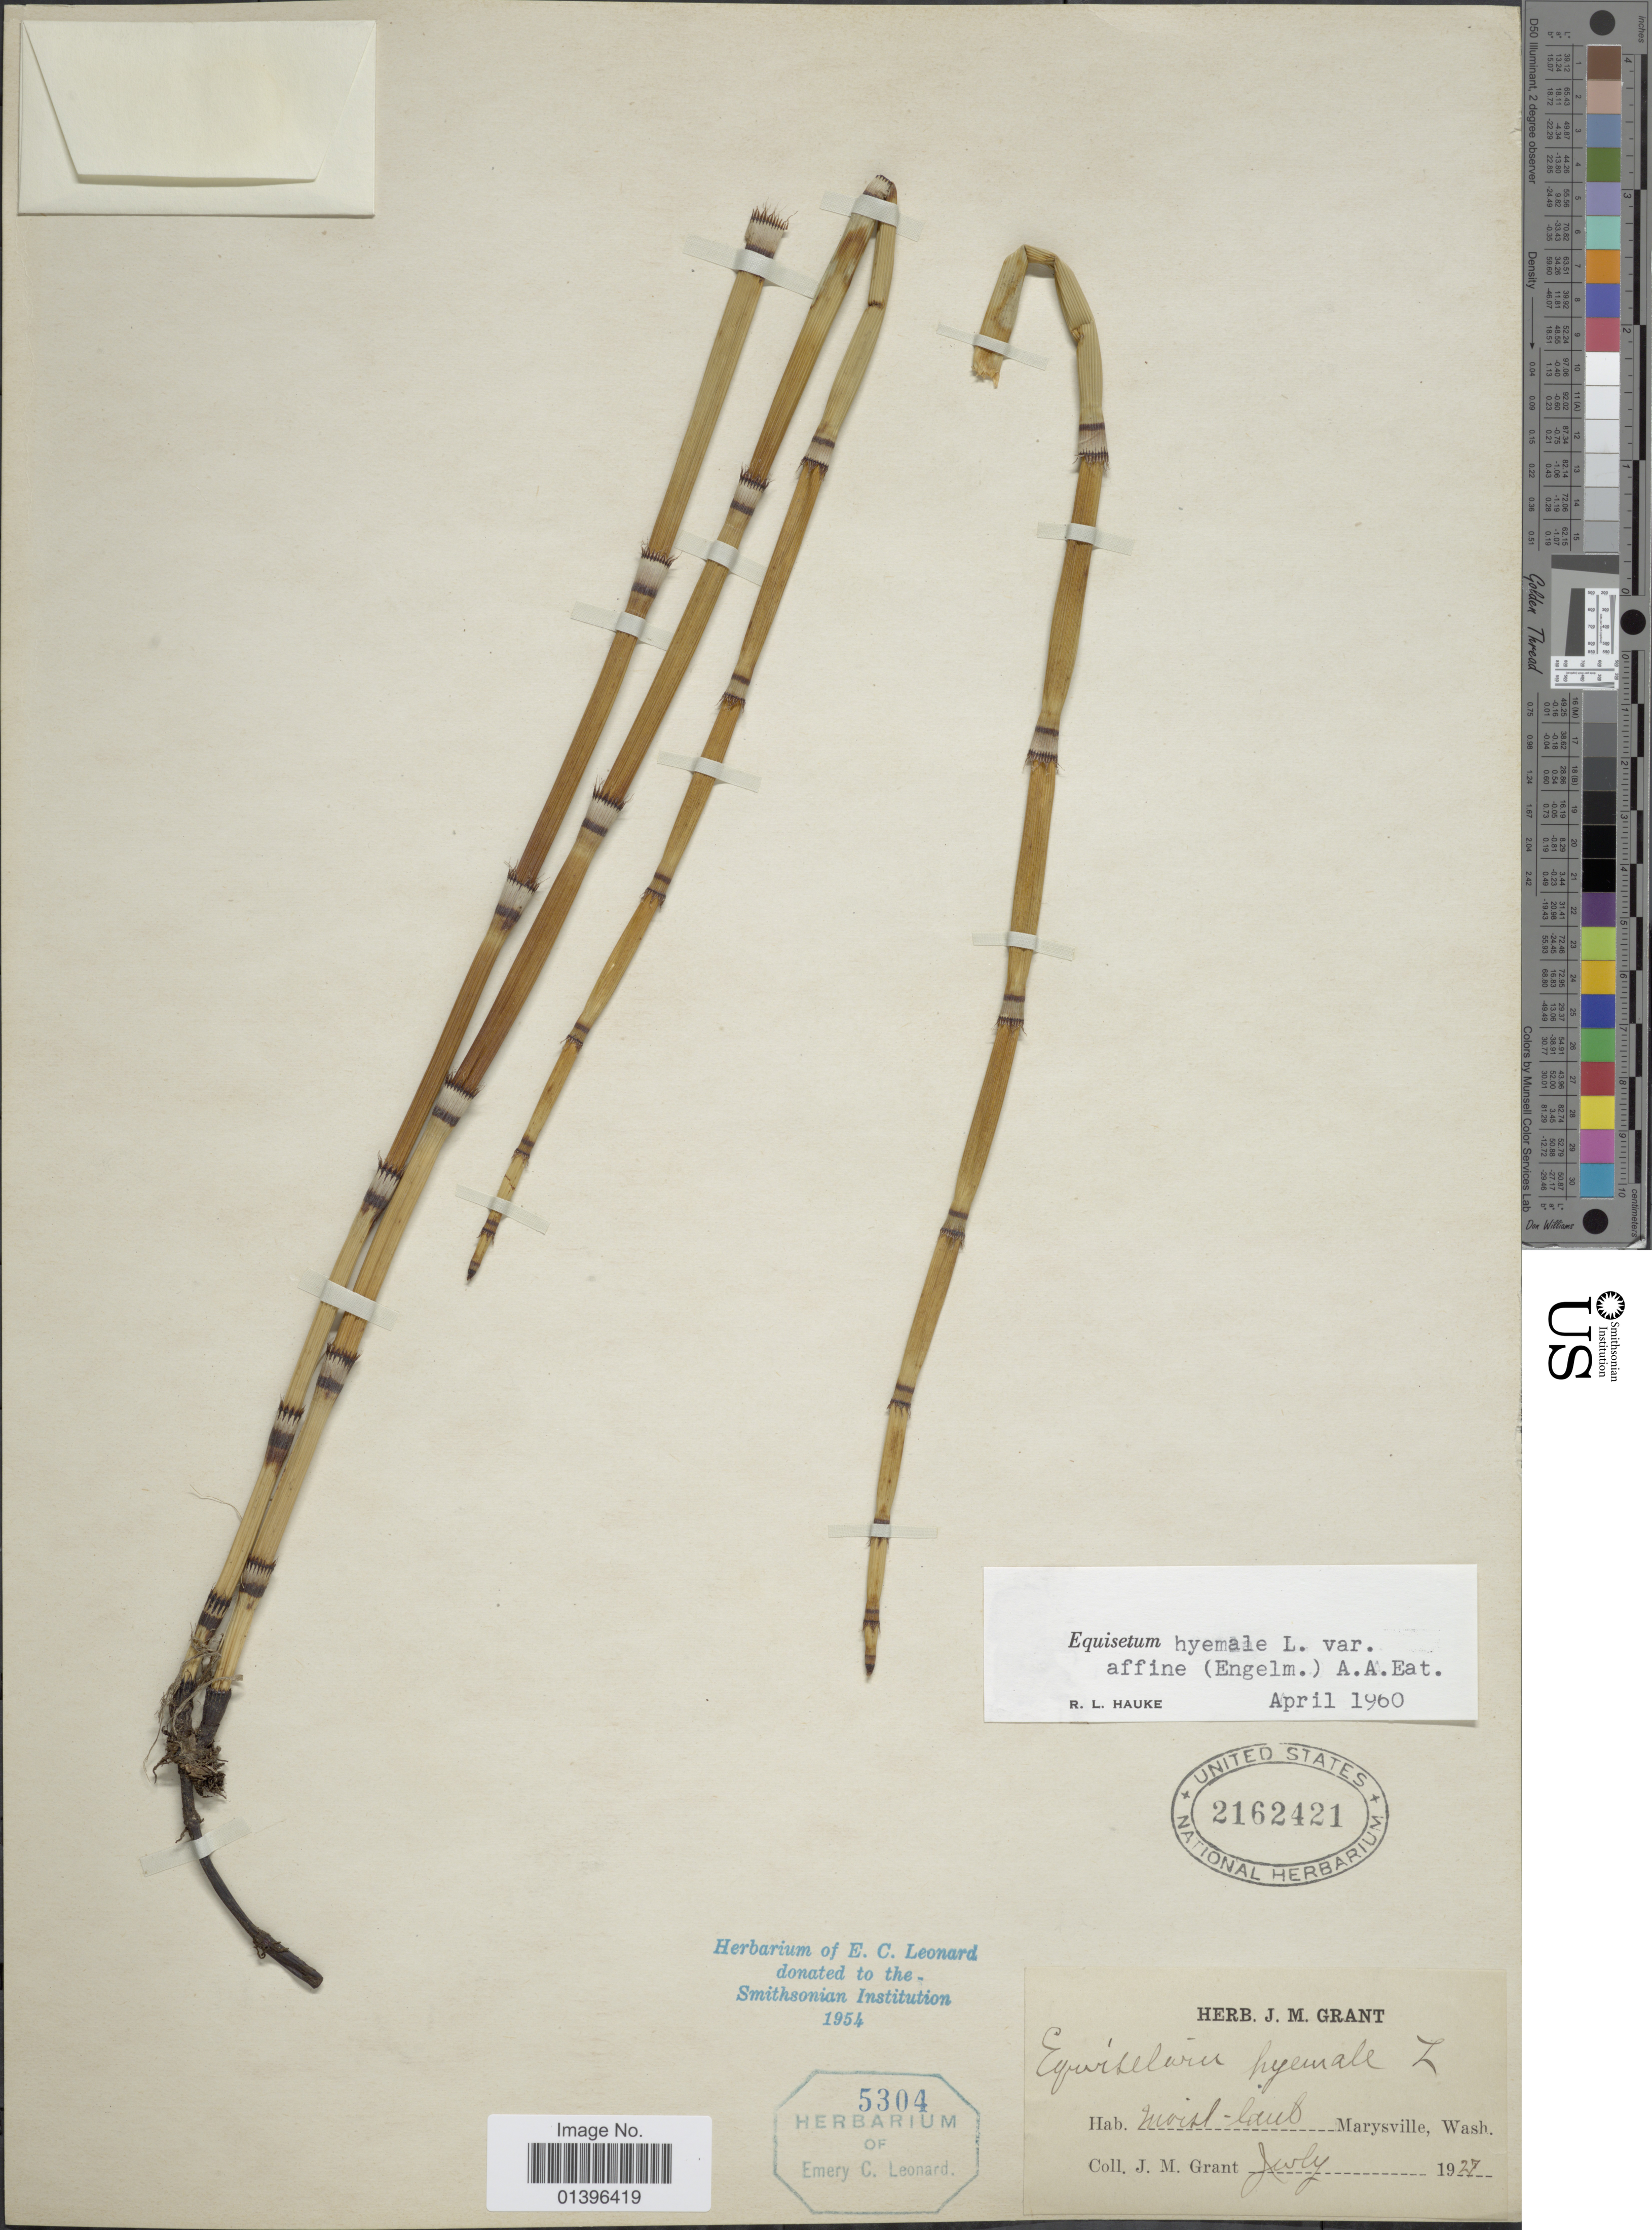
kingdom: Plantae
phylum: Tracheophyta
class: Polypodiopsida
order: Equisetales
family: Equisetaceae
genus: Equisetum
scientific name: Equisetum hyemale var. affine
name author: (Engelm.) A.A. Eaton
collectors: J. M. Grant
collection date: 1927-07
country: United States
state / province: Washington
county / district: Snohomish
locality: Marysville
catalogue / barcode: US 2162421